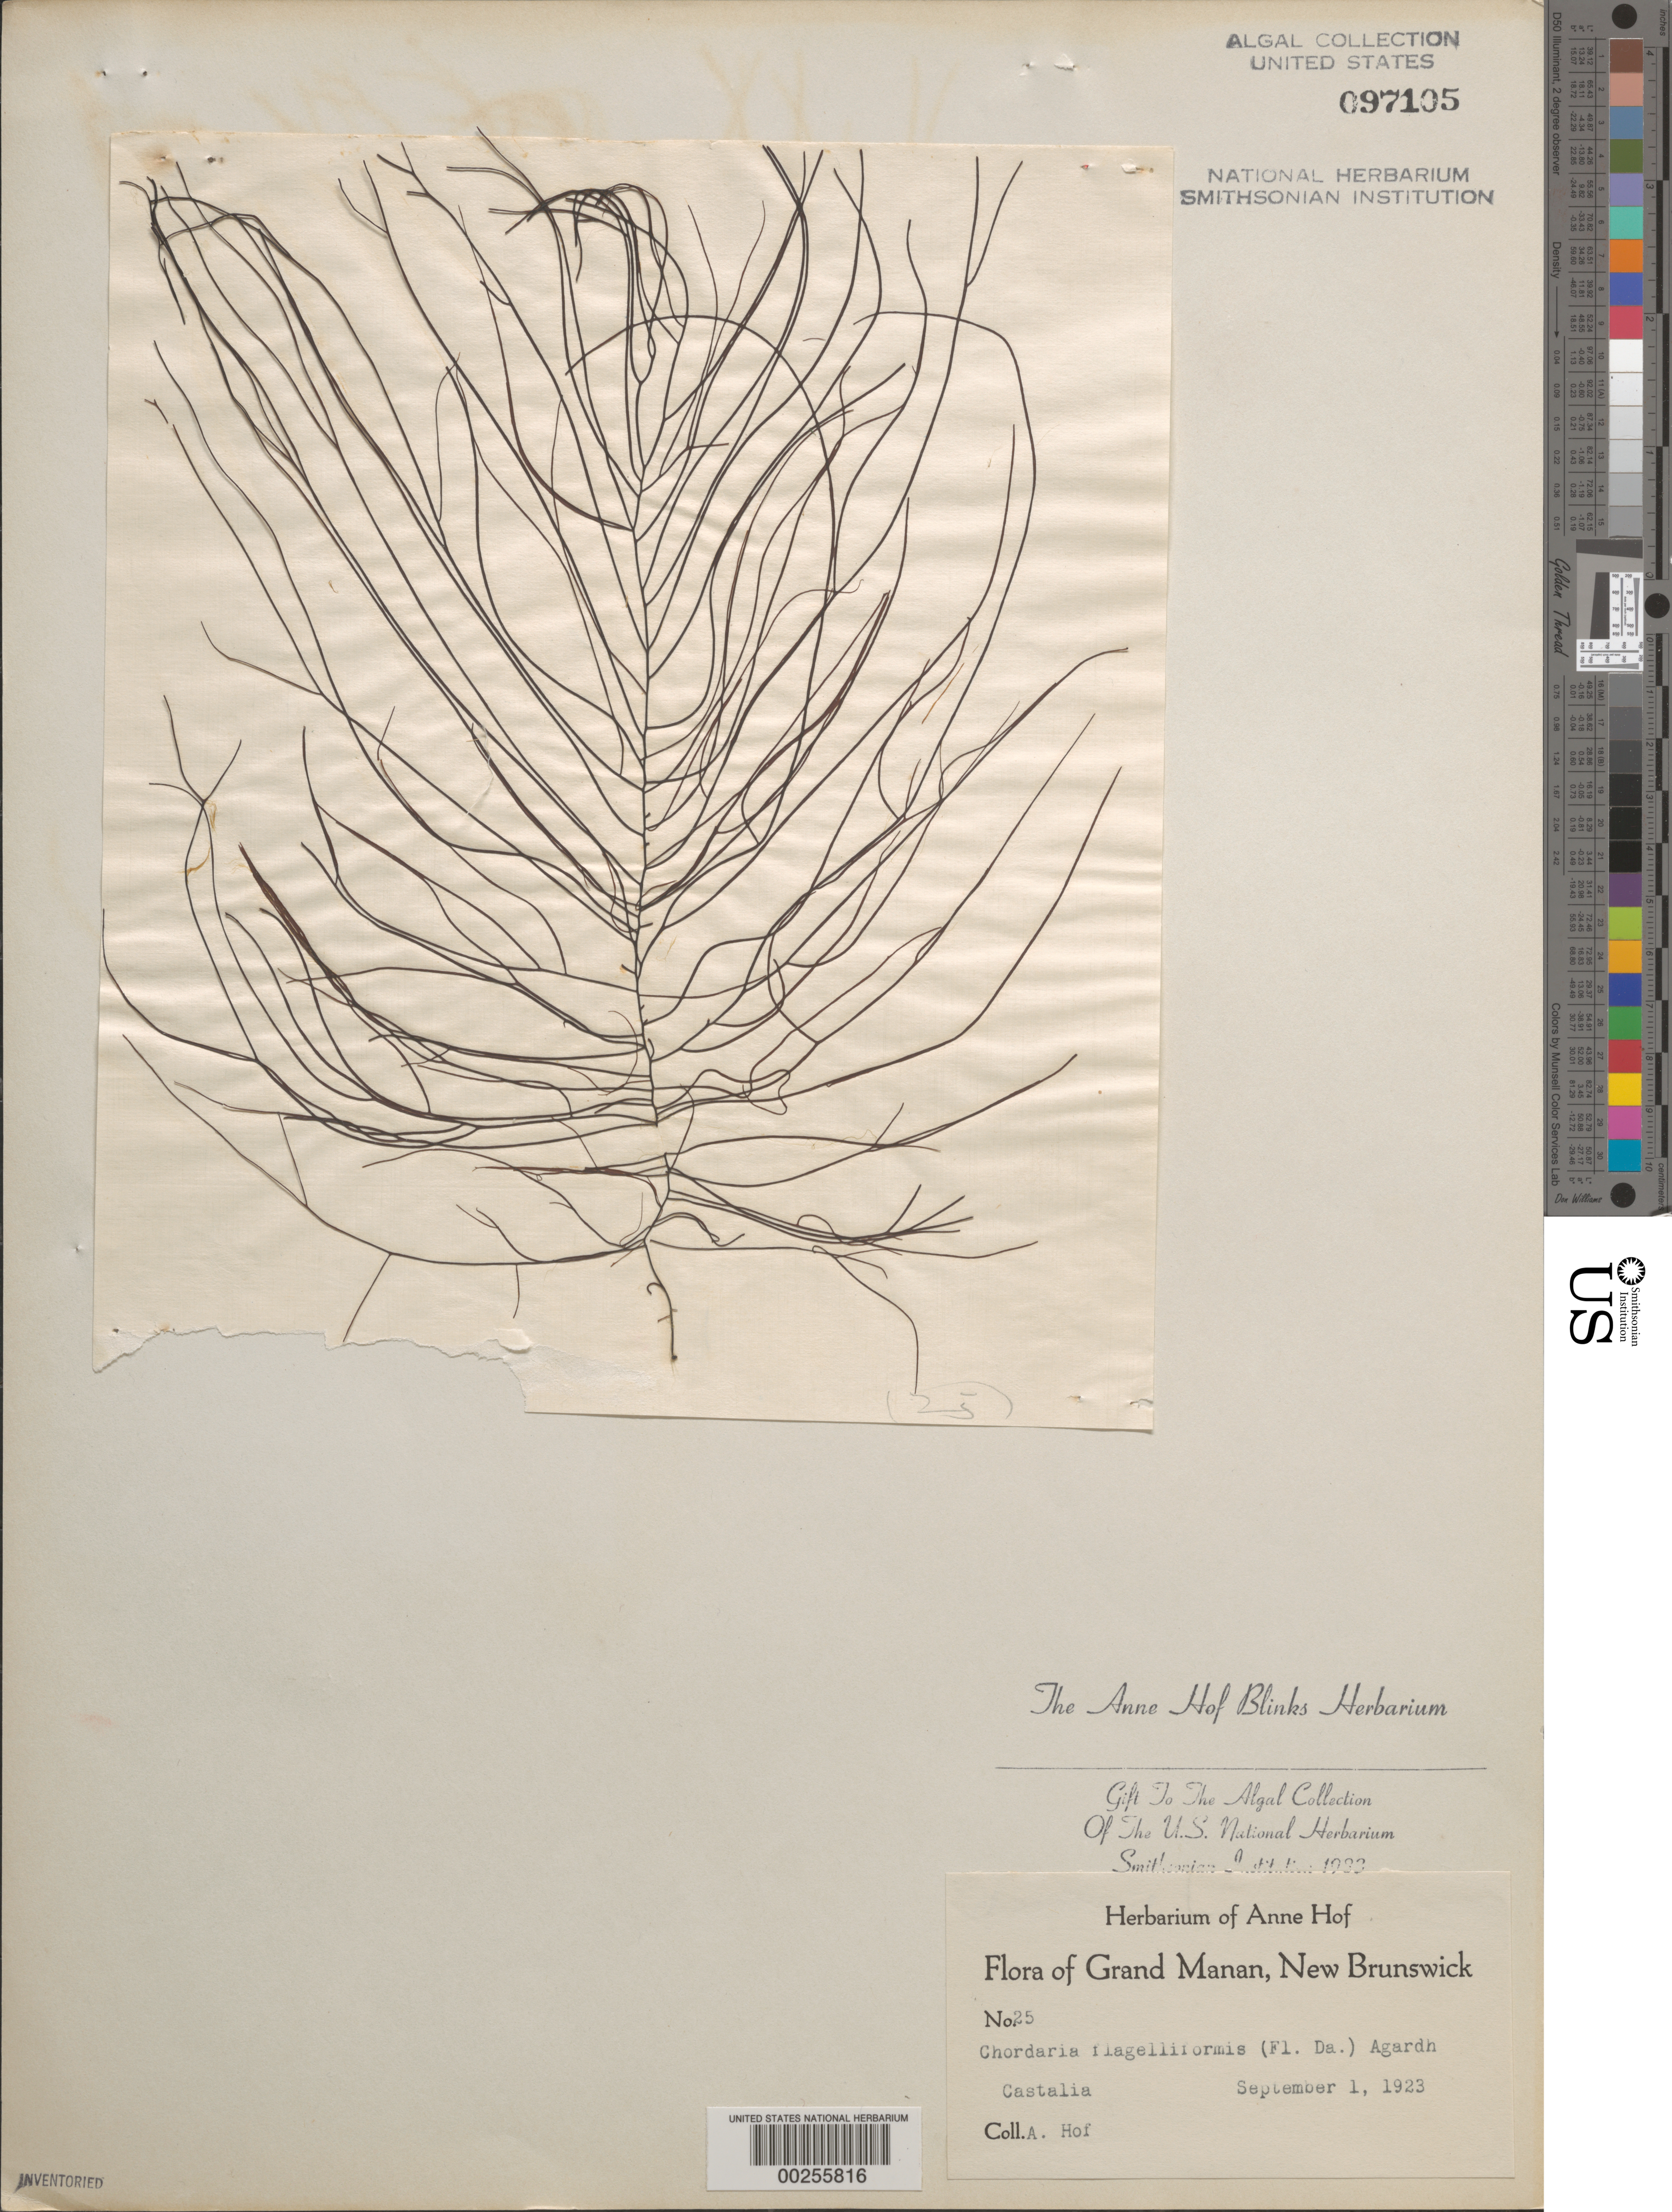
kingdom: Chromista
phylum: Ochrophyta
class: Phaeophyceae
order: Ectocarpales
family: Chordariaceae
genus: Chordaria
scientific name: Chordaria flagelliformis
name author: (Hudson) Grev.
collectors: A. Blinks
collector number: AHB 25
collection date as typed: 01 Sep 1923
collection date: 1923-09-01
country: Canada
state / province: New Brunswick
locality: Grand manan, castalia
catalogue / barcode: US 97105